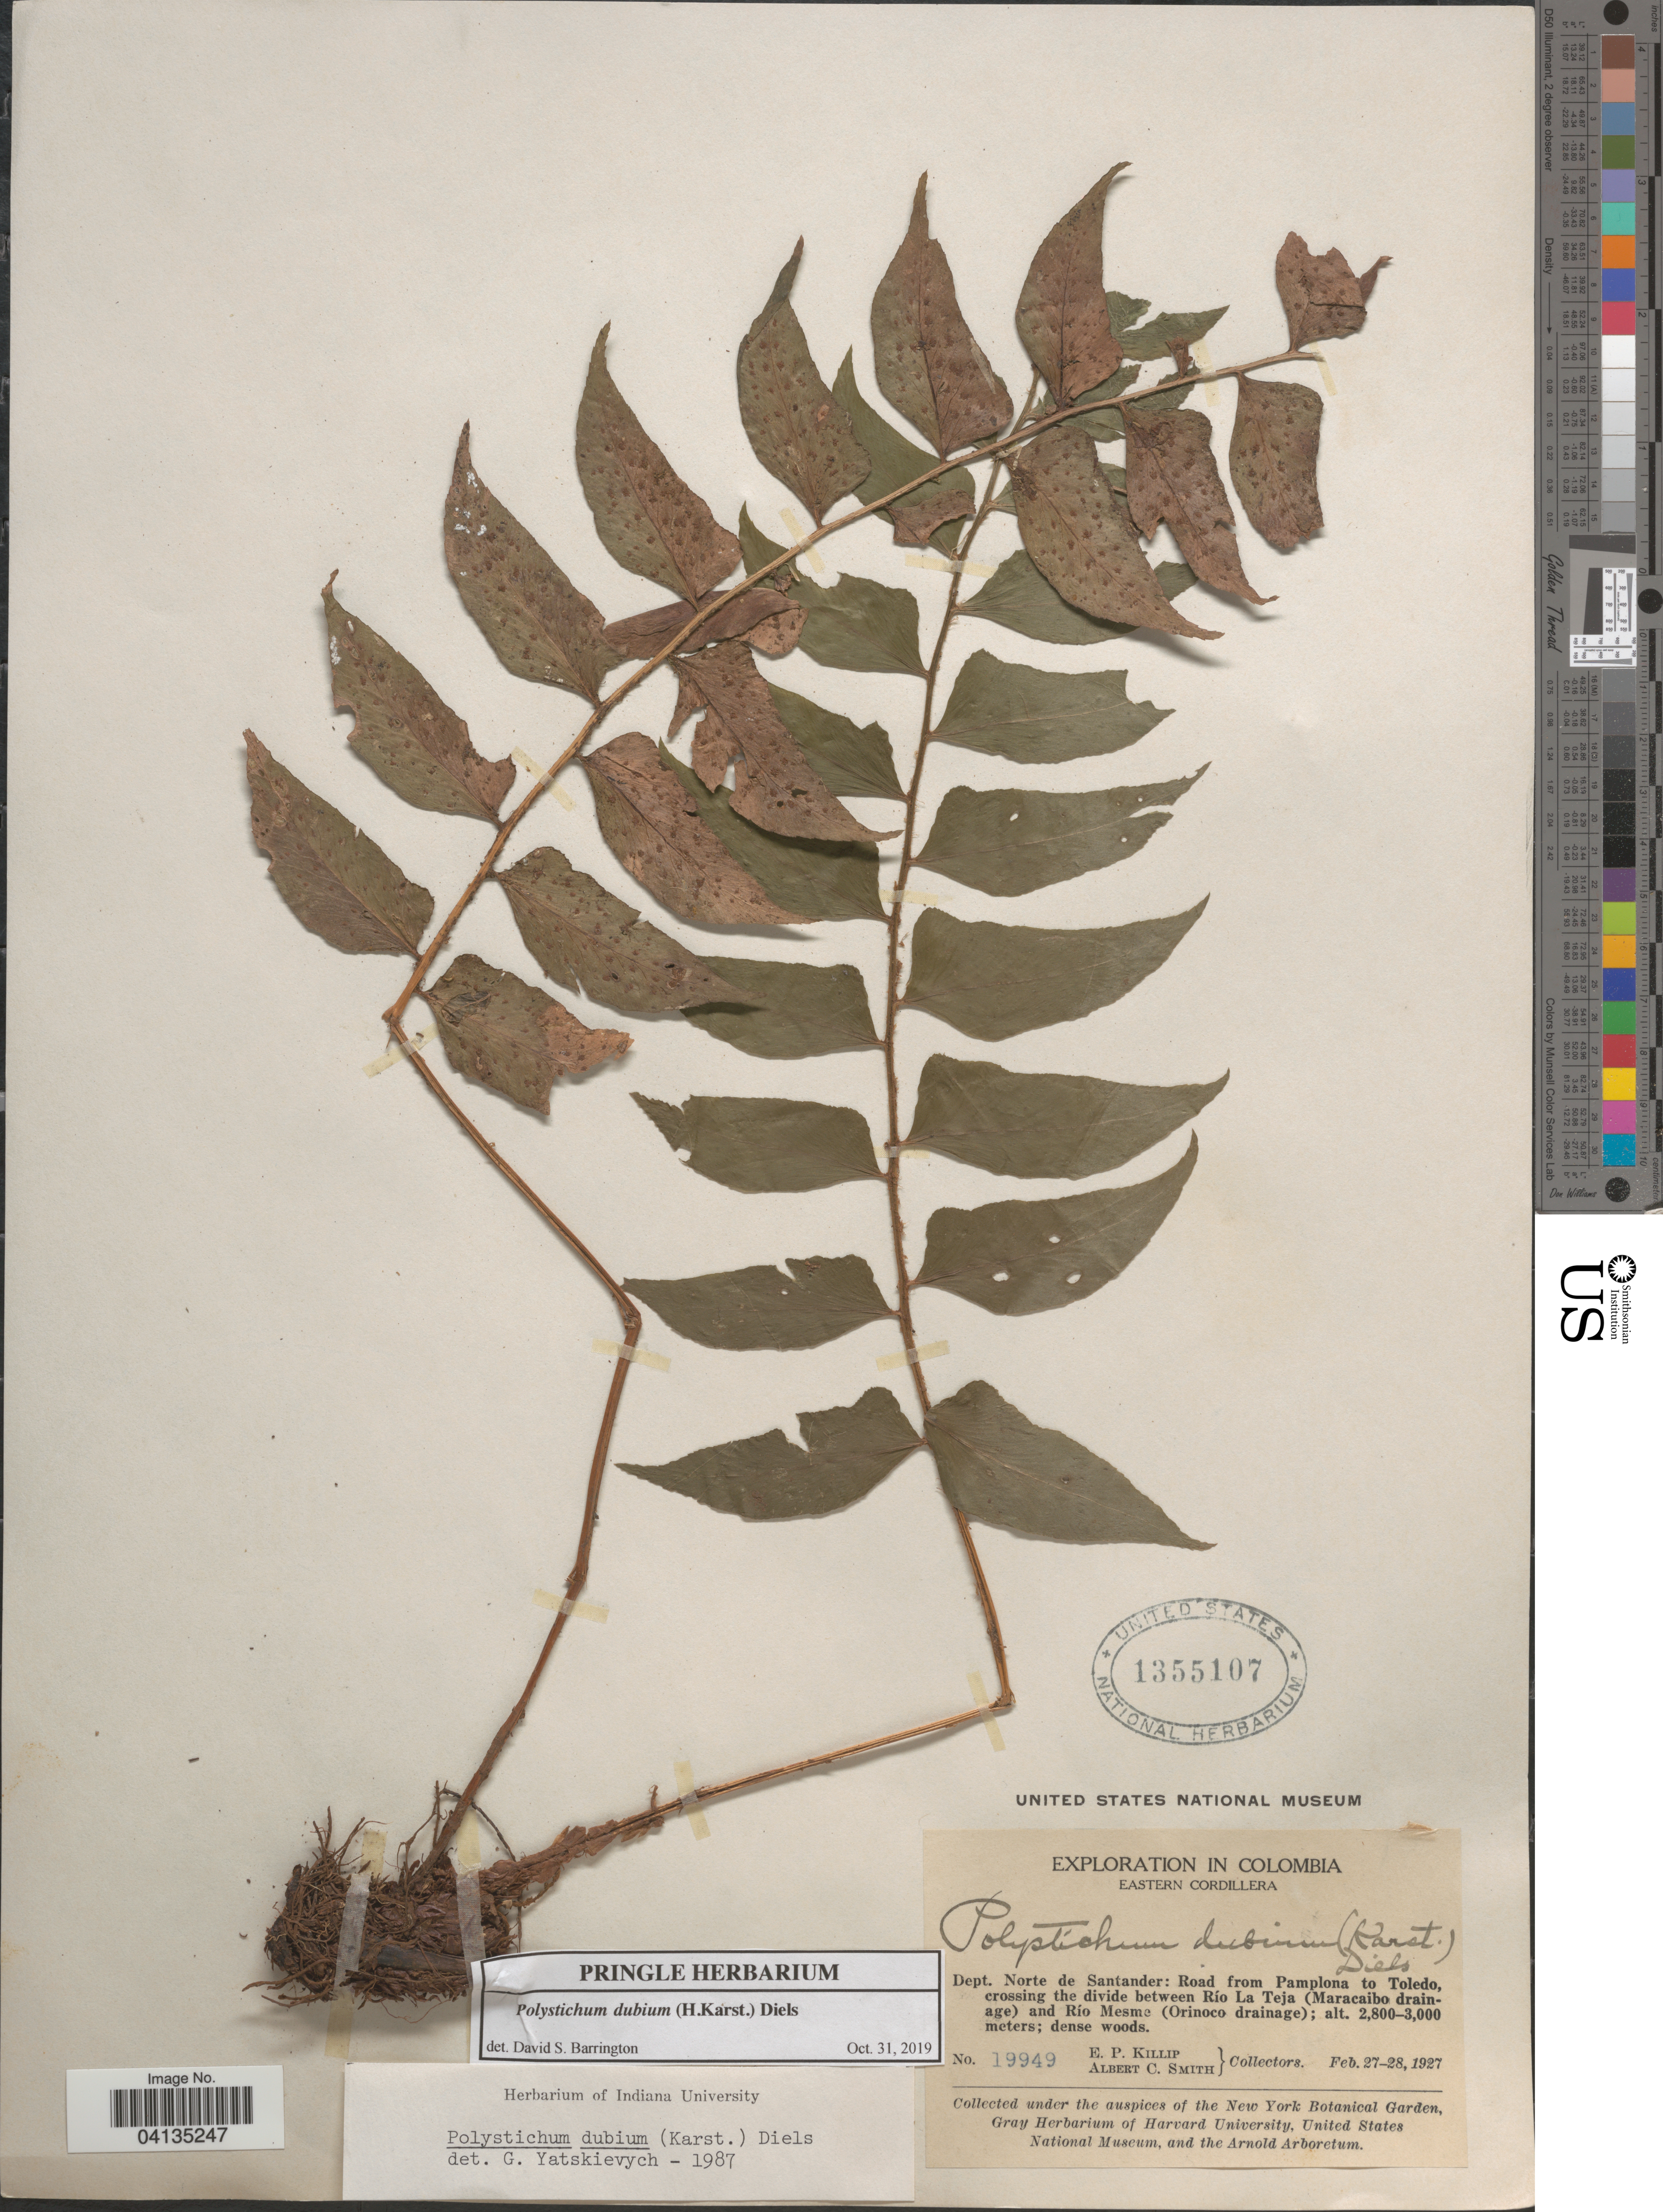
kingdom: Plantae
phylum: Tracheophyta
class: Polypodiopsida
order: Polypodiales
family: Dryopteridaceae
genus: Polystichum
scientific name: Polystichum dubium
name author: (H. Karst.) Diels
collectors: E. P. Killip & A. C. Smith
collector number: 19949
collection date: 1927-02-27/1927-02-28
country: Colombia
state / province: Norte de Santander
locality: Exploration in Colombia. Eastern Cordillera. Dept. Norte de Santander: Road from Pamplona to Toledo, crossing the divide between Río La Teja (Maracaibo drainage) and Río Mesme (Orinoco drainage).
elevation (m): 2800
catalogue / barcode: US 1355107